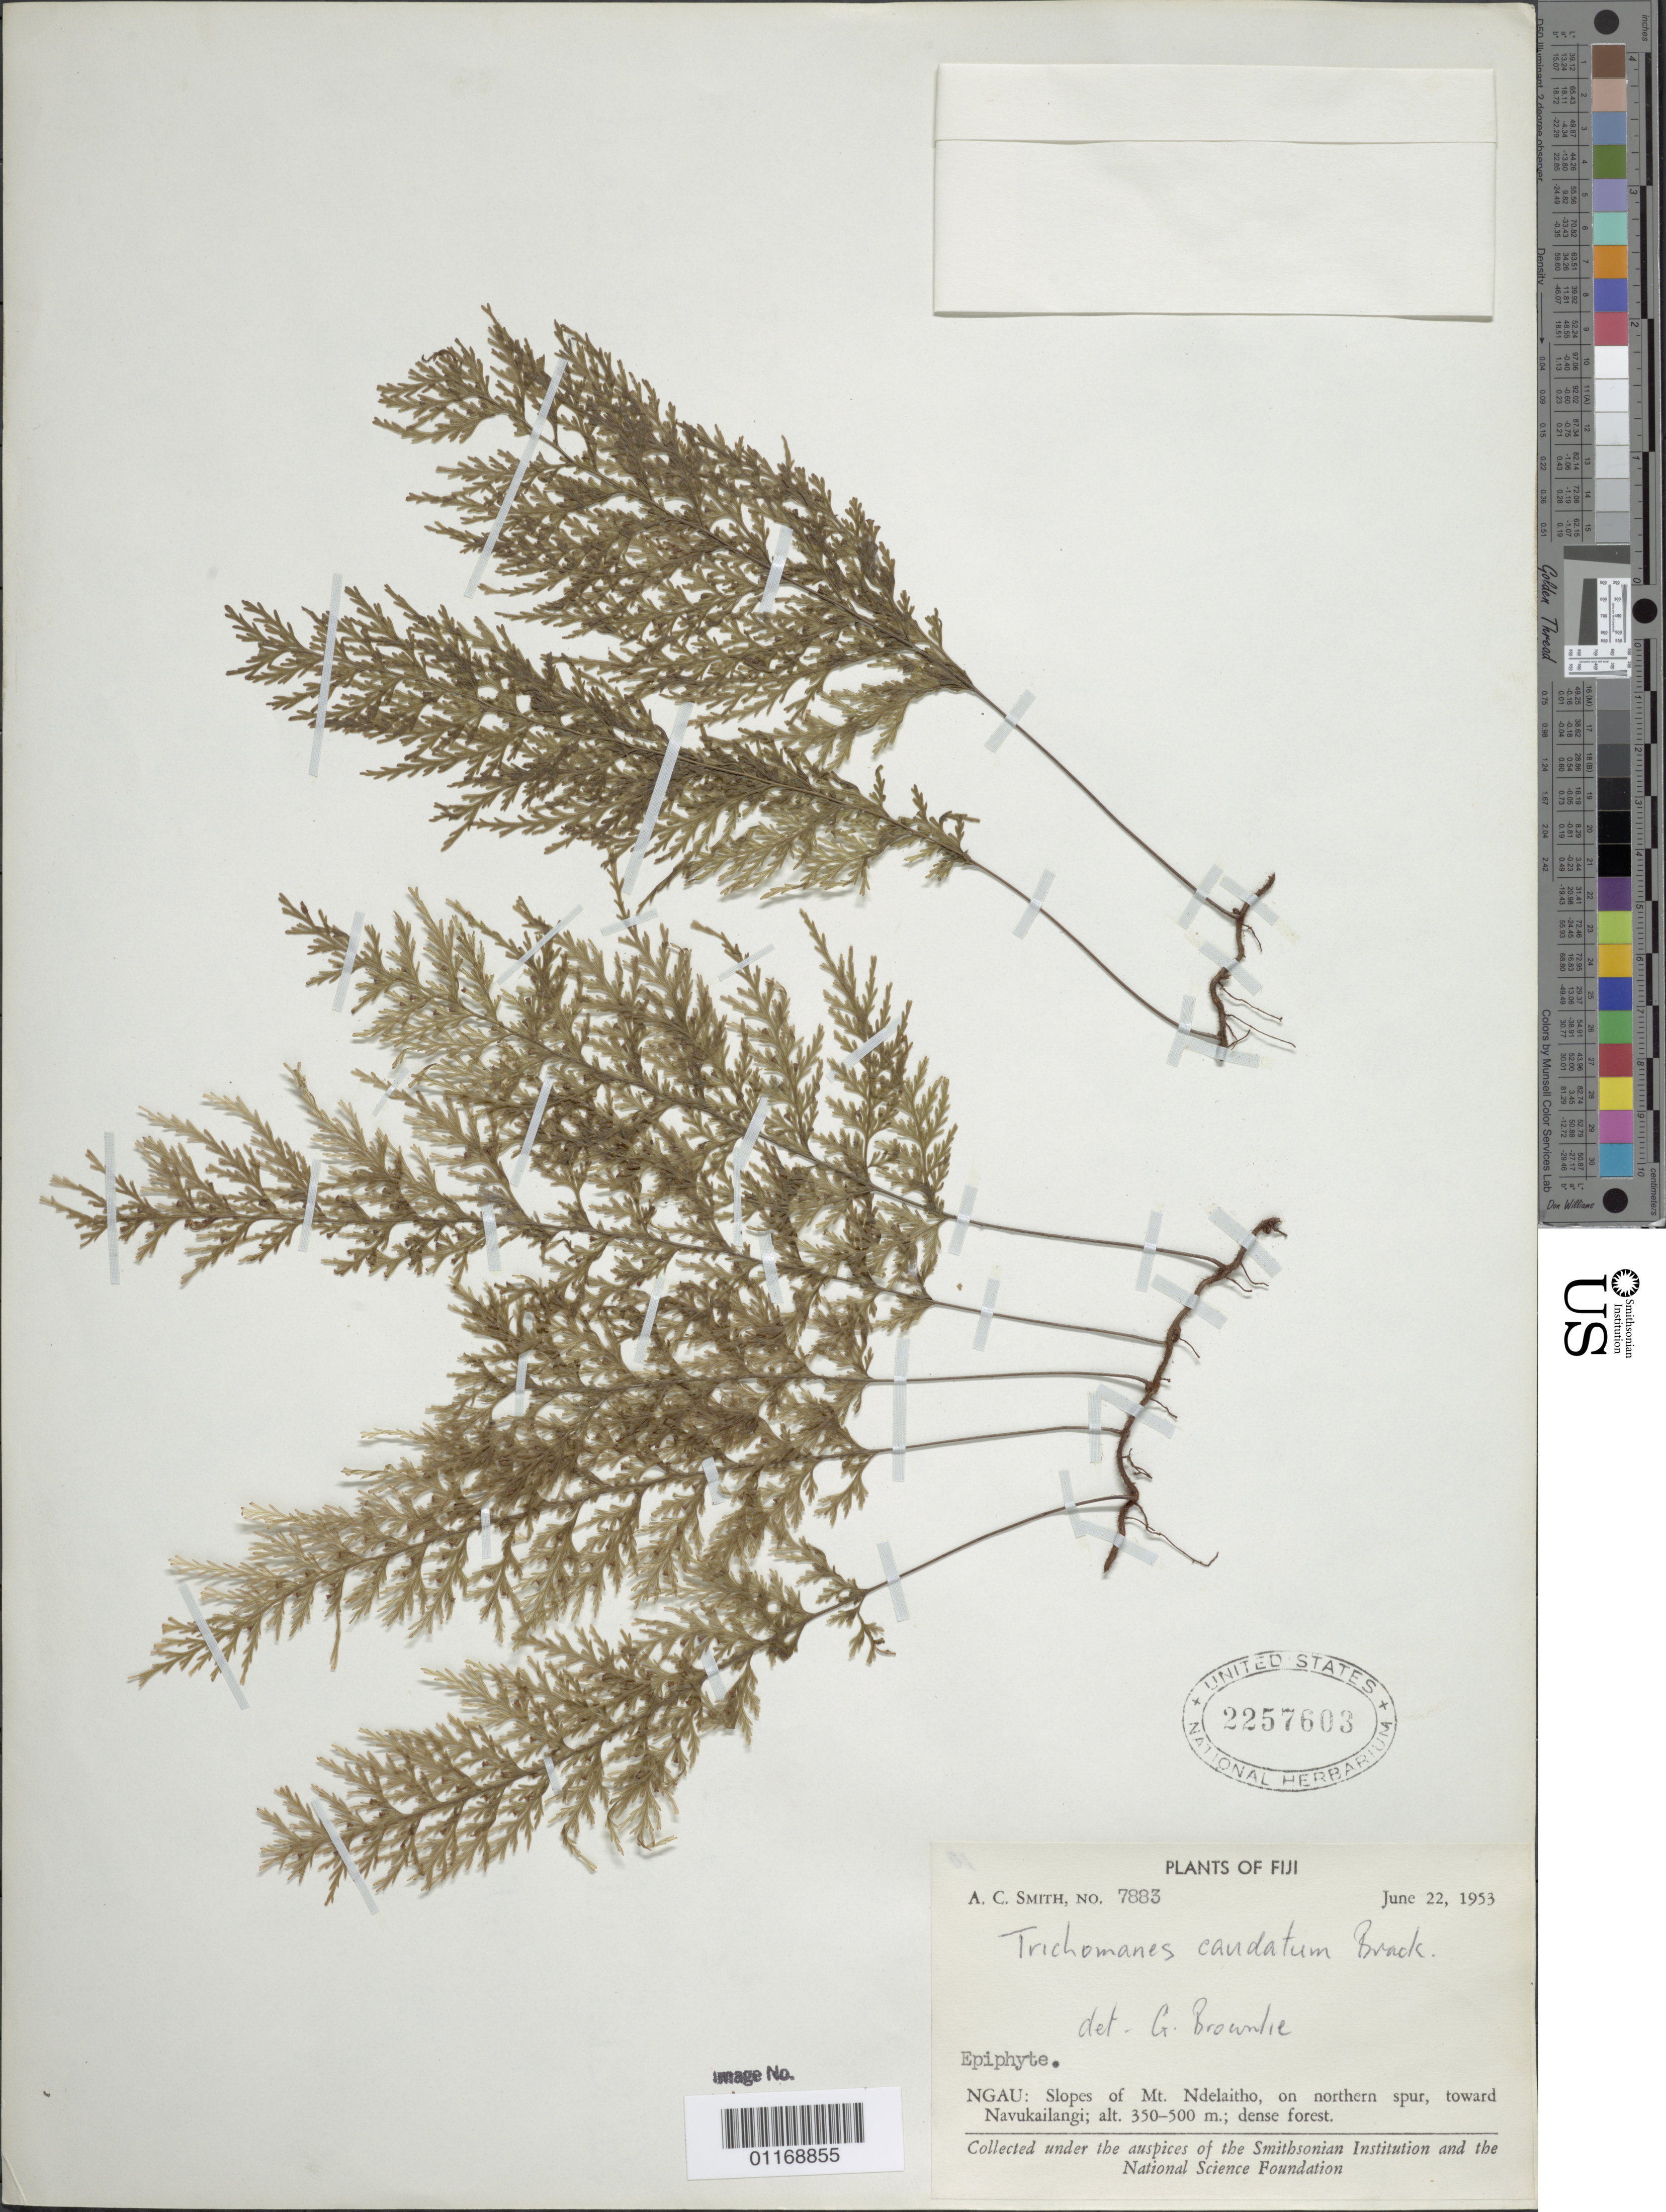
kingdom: Plantae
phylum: Tracheophyta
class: Polypodiopsida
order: Hymenophyllales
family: Hymenophyllaceae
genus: Abrodictyum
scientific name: Abrodictyum caudatum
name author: (Brack.) Ebihara & K. Iwats.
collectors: A. C. Smith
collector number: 7883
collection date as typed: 22 Jun 1953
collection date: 1953-06-22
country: Fiji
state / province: Eastern Division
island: Gau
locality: Ngau, slopes of Mt. Ndelaitho, on northern spur, toward Navukailangi. [Ngau I. = Gau I.] [Lomaiviti Is.]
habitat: Dense forest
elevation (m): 350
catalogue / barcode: US 2257603